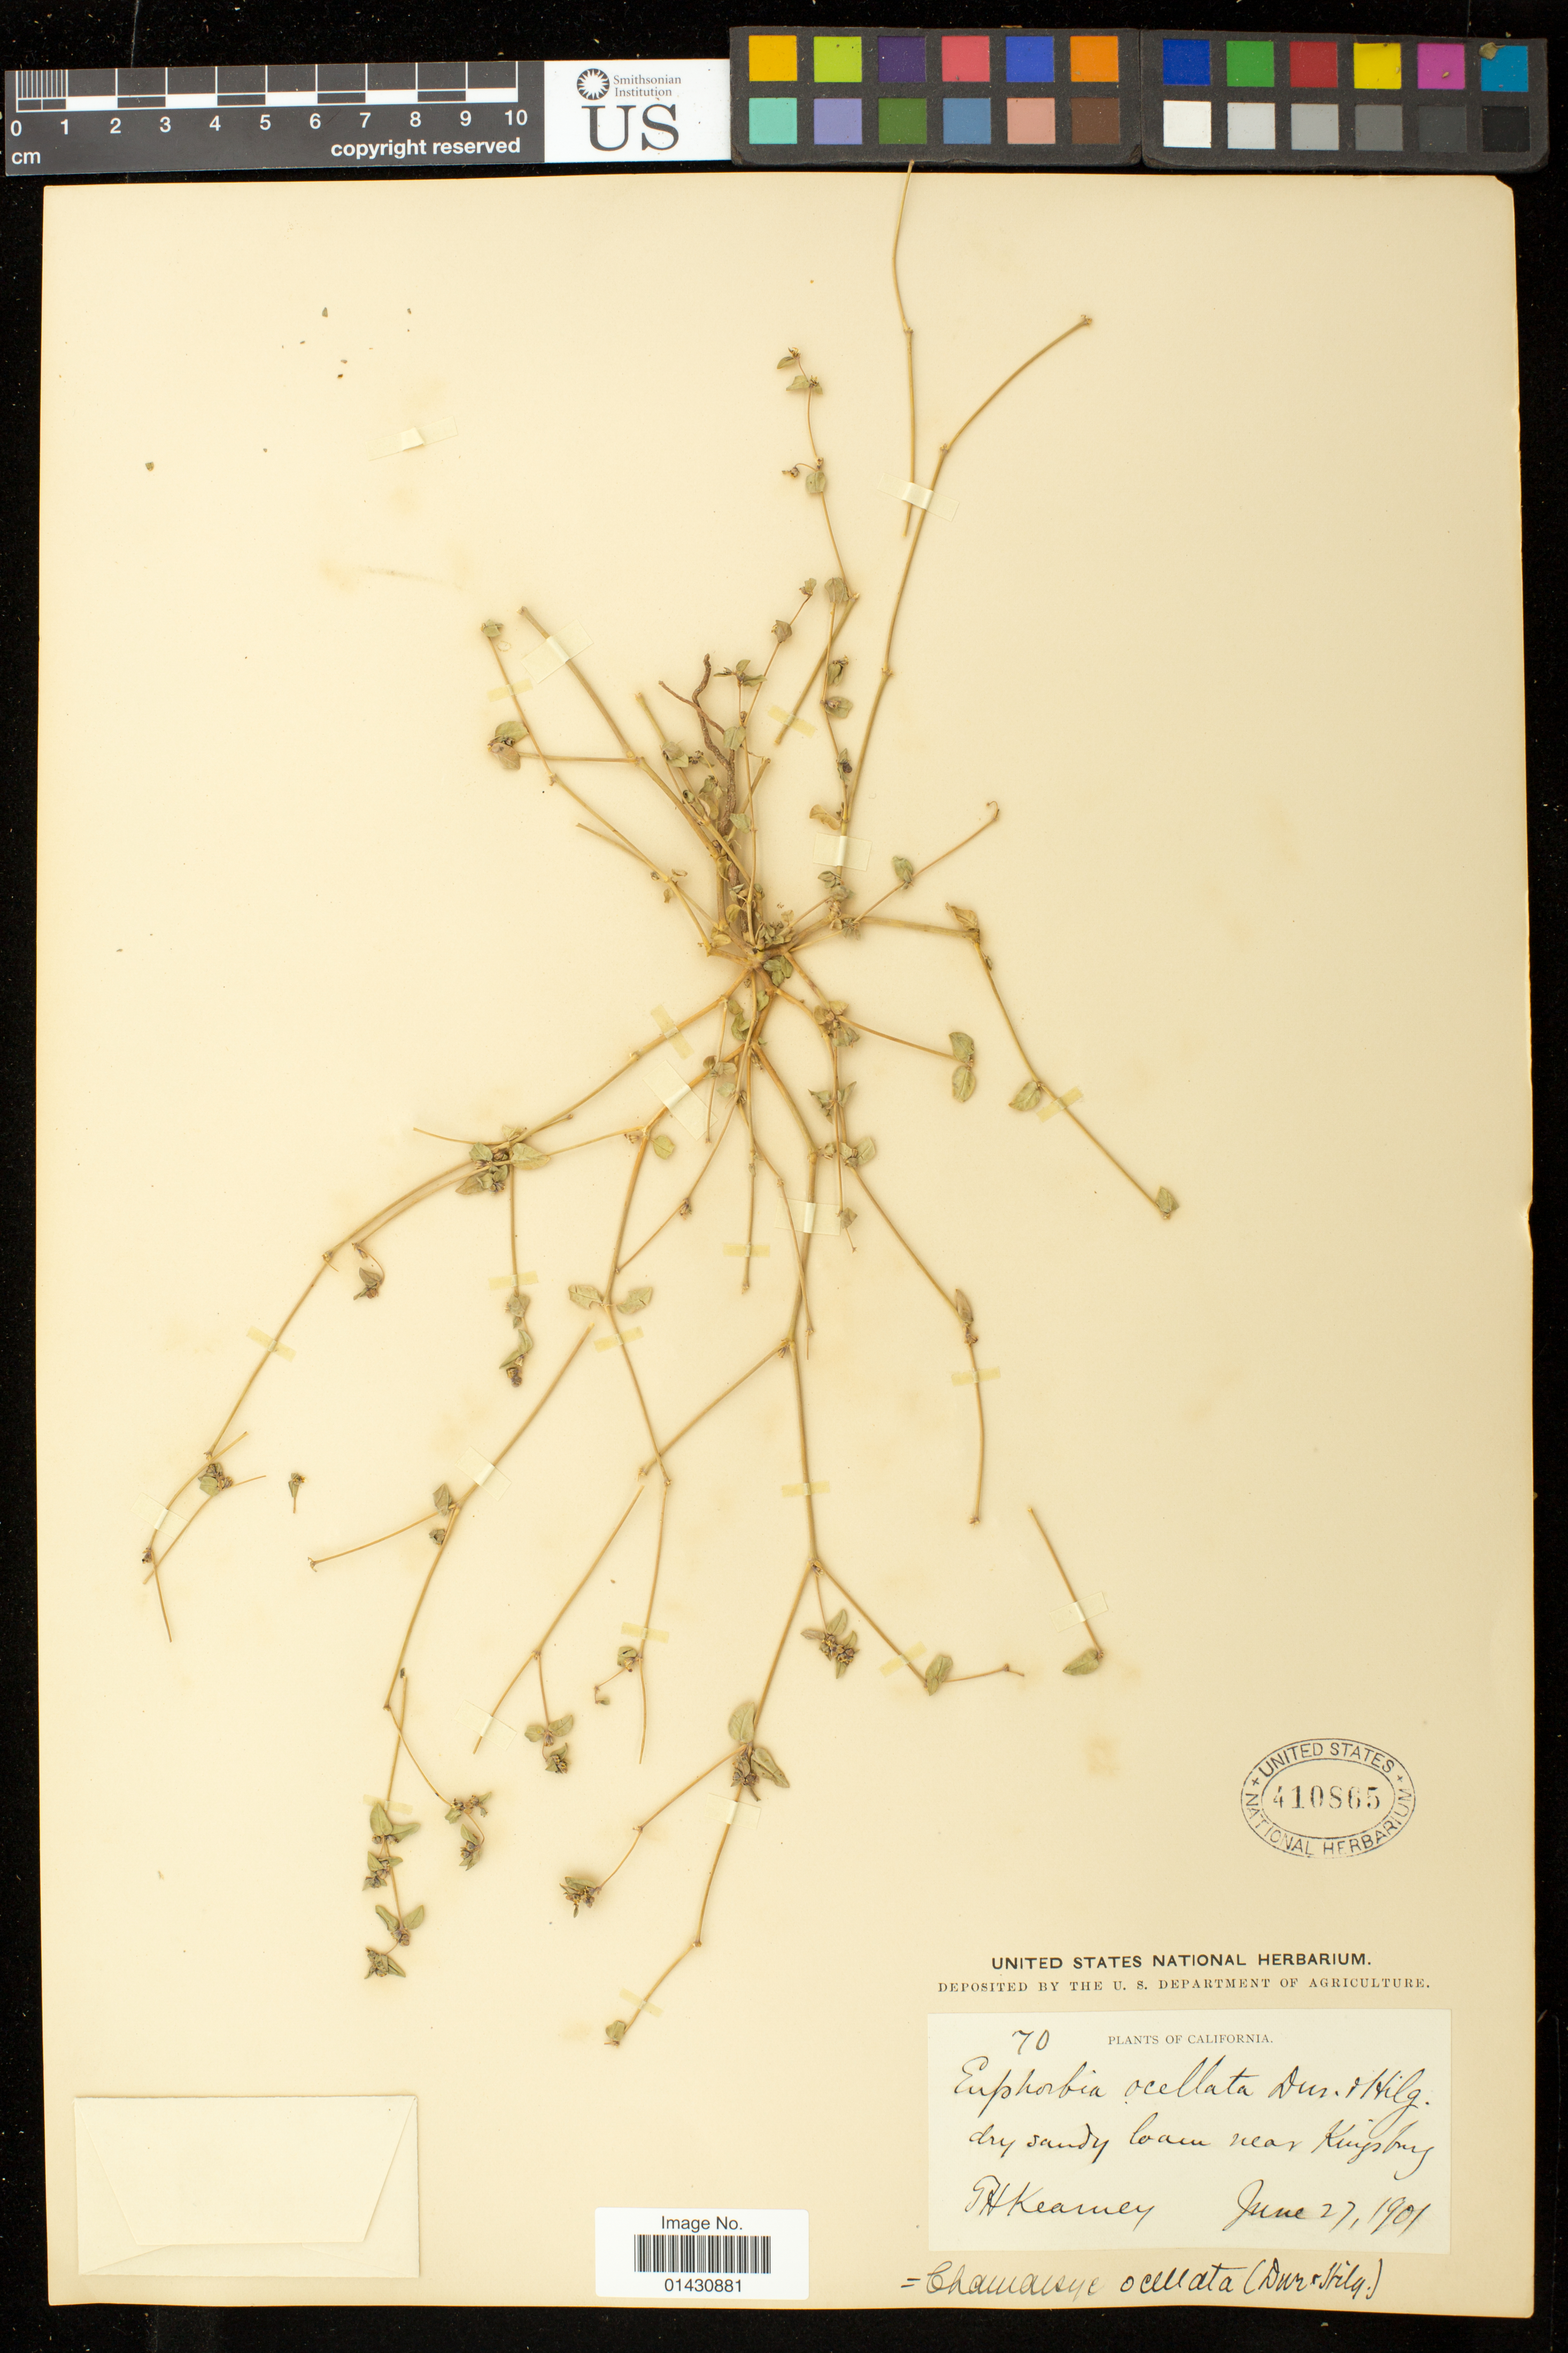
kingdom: Plantae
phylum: Tracheophyta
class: Magnoliopsida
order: Malpighiales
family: Euphorbiaceae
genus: Euphorbia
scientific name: Euphorbia ocellata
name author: Durand & Hilg.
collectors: T. H. Kearney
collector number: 70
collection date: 1901-06-27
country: United States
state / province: California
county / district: Trinity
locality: near Kingsbury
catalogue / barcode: US 410865